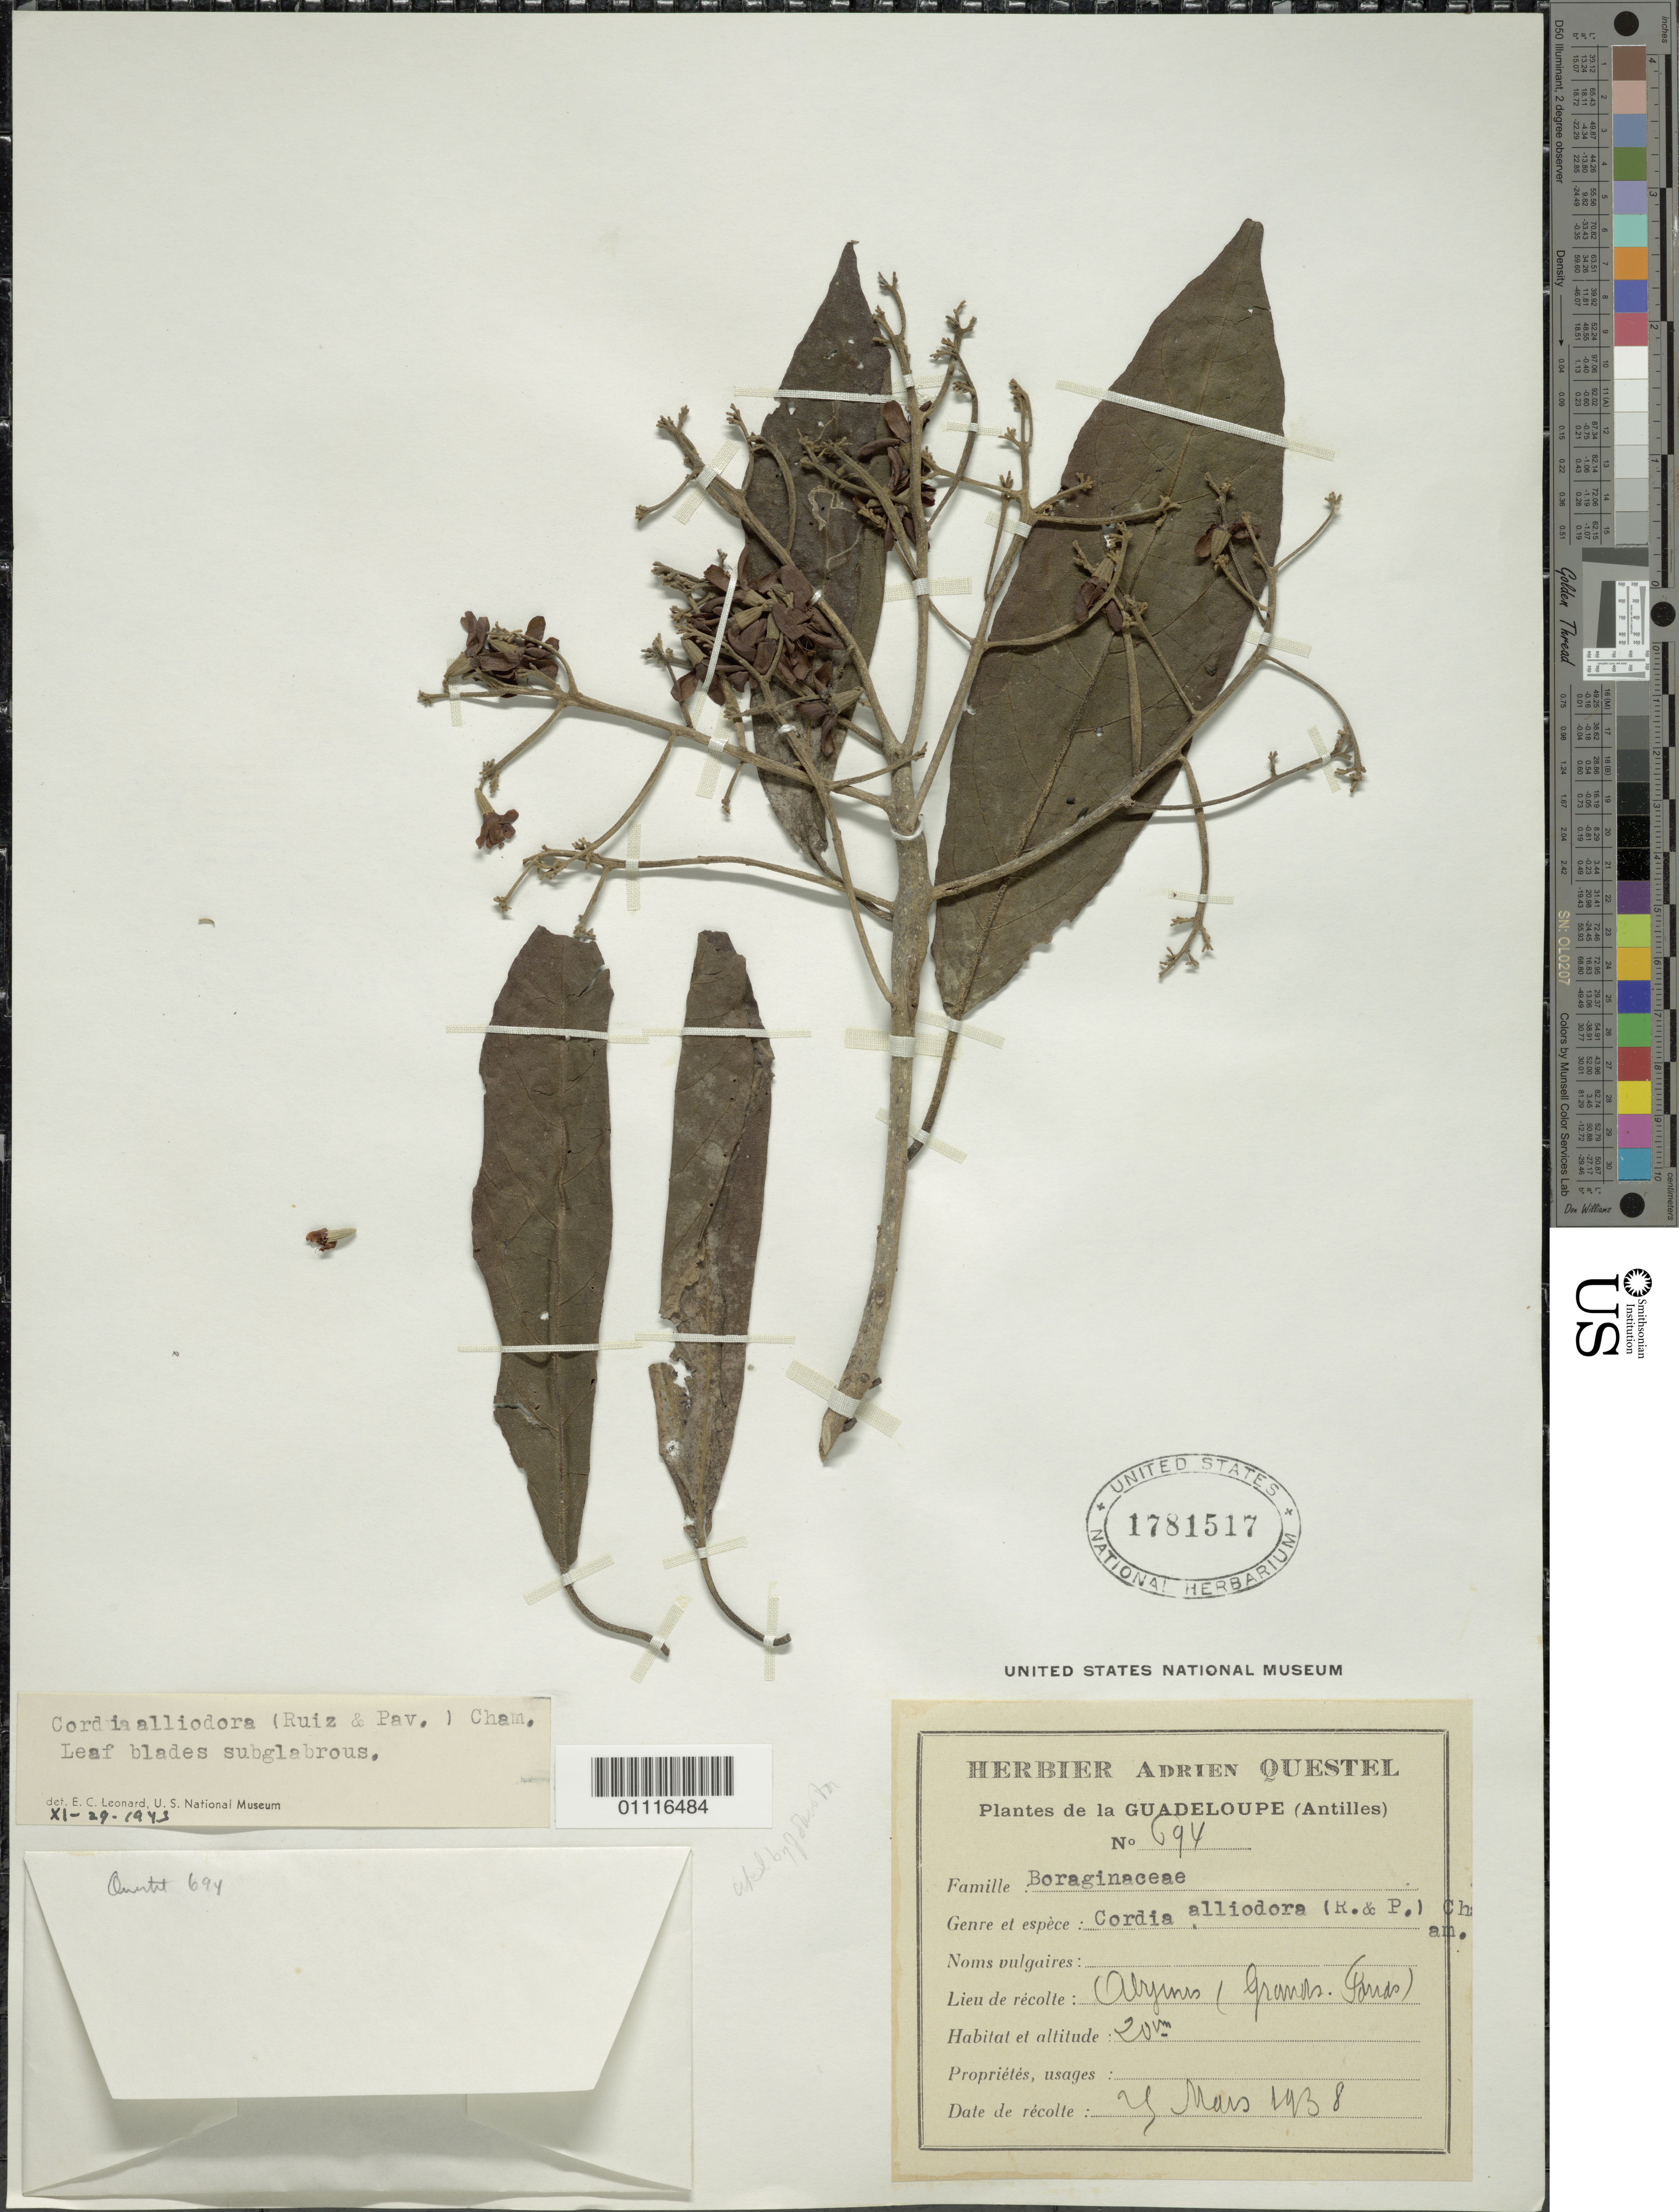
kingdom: Plantae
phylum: Tracheophyta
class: Magnoliopsida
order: Boraginales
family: Cordiaceae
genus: Cordia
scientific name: Cordia alliodora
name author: (Ruiz & Pav.) Oken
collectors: A. Questel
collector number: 694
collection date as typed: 04 Mar 1938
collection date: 1938-03-04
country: Guadeloupe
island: Grande Terre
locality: Abymes (Grand Ponds)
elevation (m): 20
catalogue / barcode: US 1781517